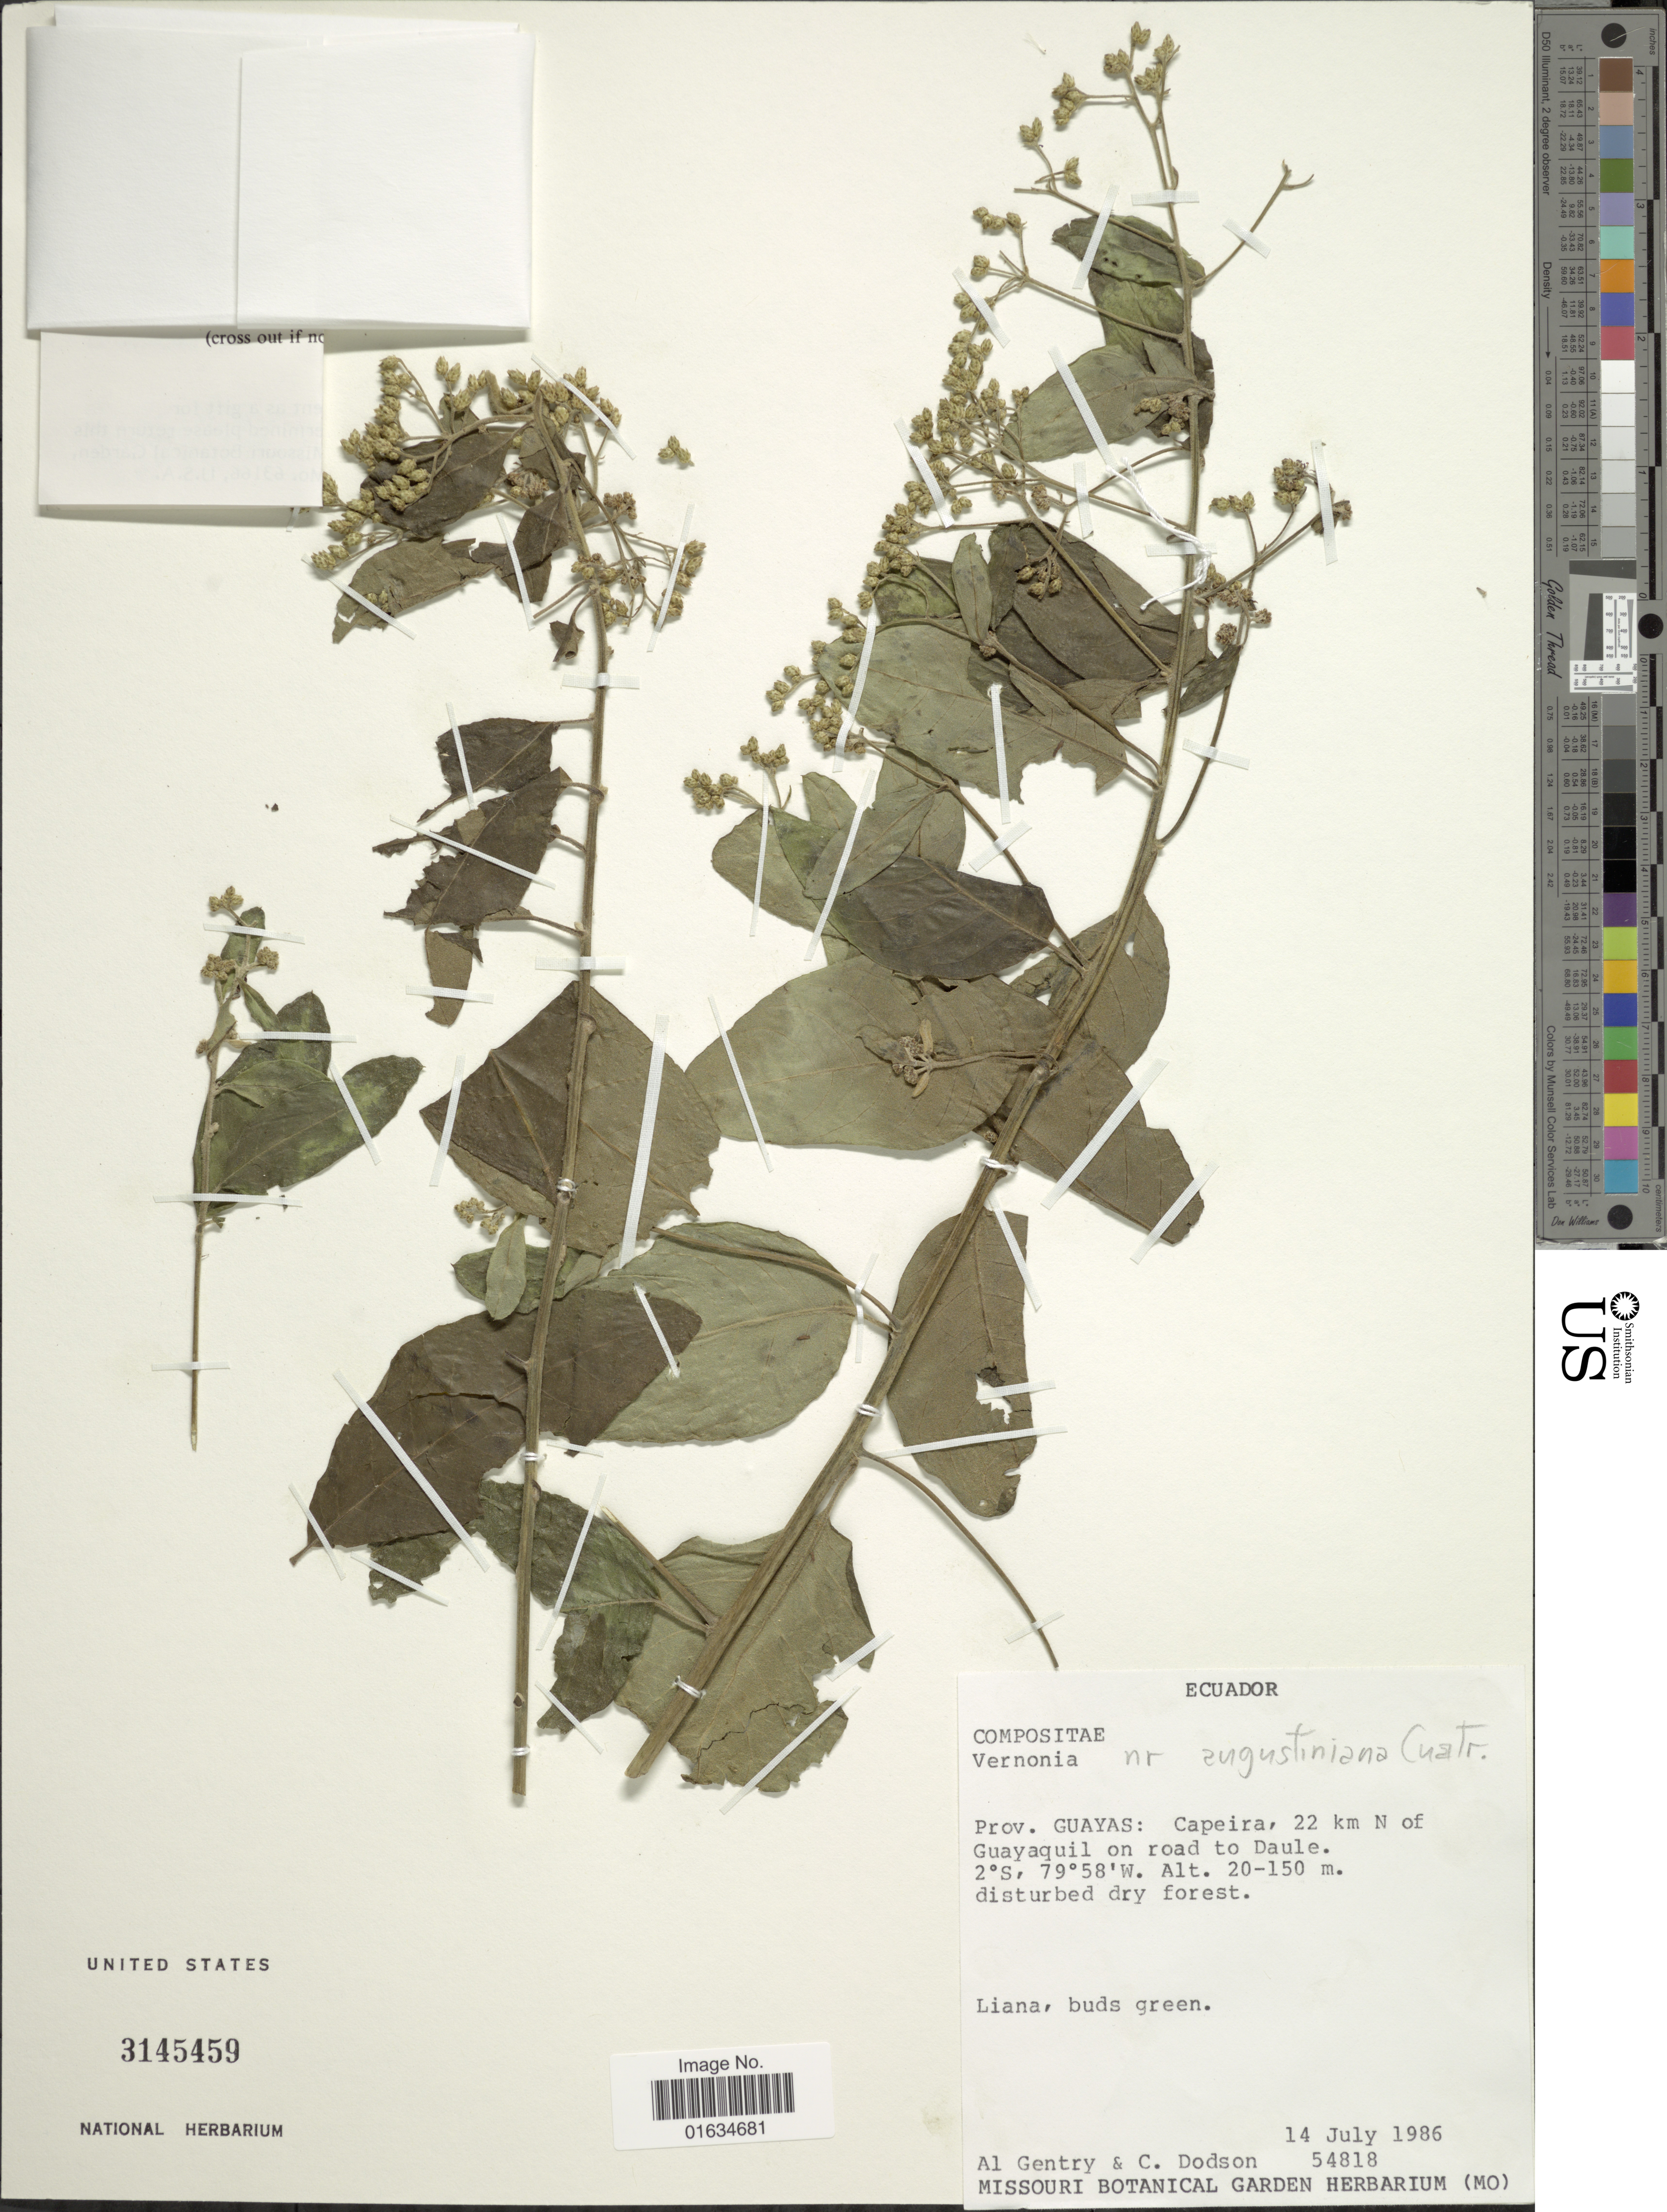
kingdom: Plantae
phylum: Tracheophyta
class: Magnoliopsida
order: Asterales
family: Asteraceae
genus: Critoniopsis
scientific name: Critoniopsis augustiniana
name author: (Cuatrec.) H. Rob. & V.A. Funk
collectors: A. H. Gentry & C. Dodson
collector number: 54818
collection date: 1986-07-14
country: Ecuador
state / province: Guayas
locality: Caperia, 22 km N of Gauaquil on road to Daule.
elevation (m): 20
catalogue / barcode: US 3145459